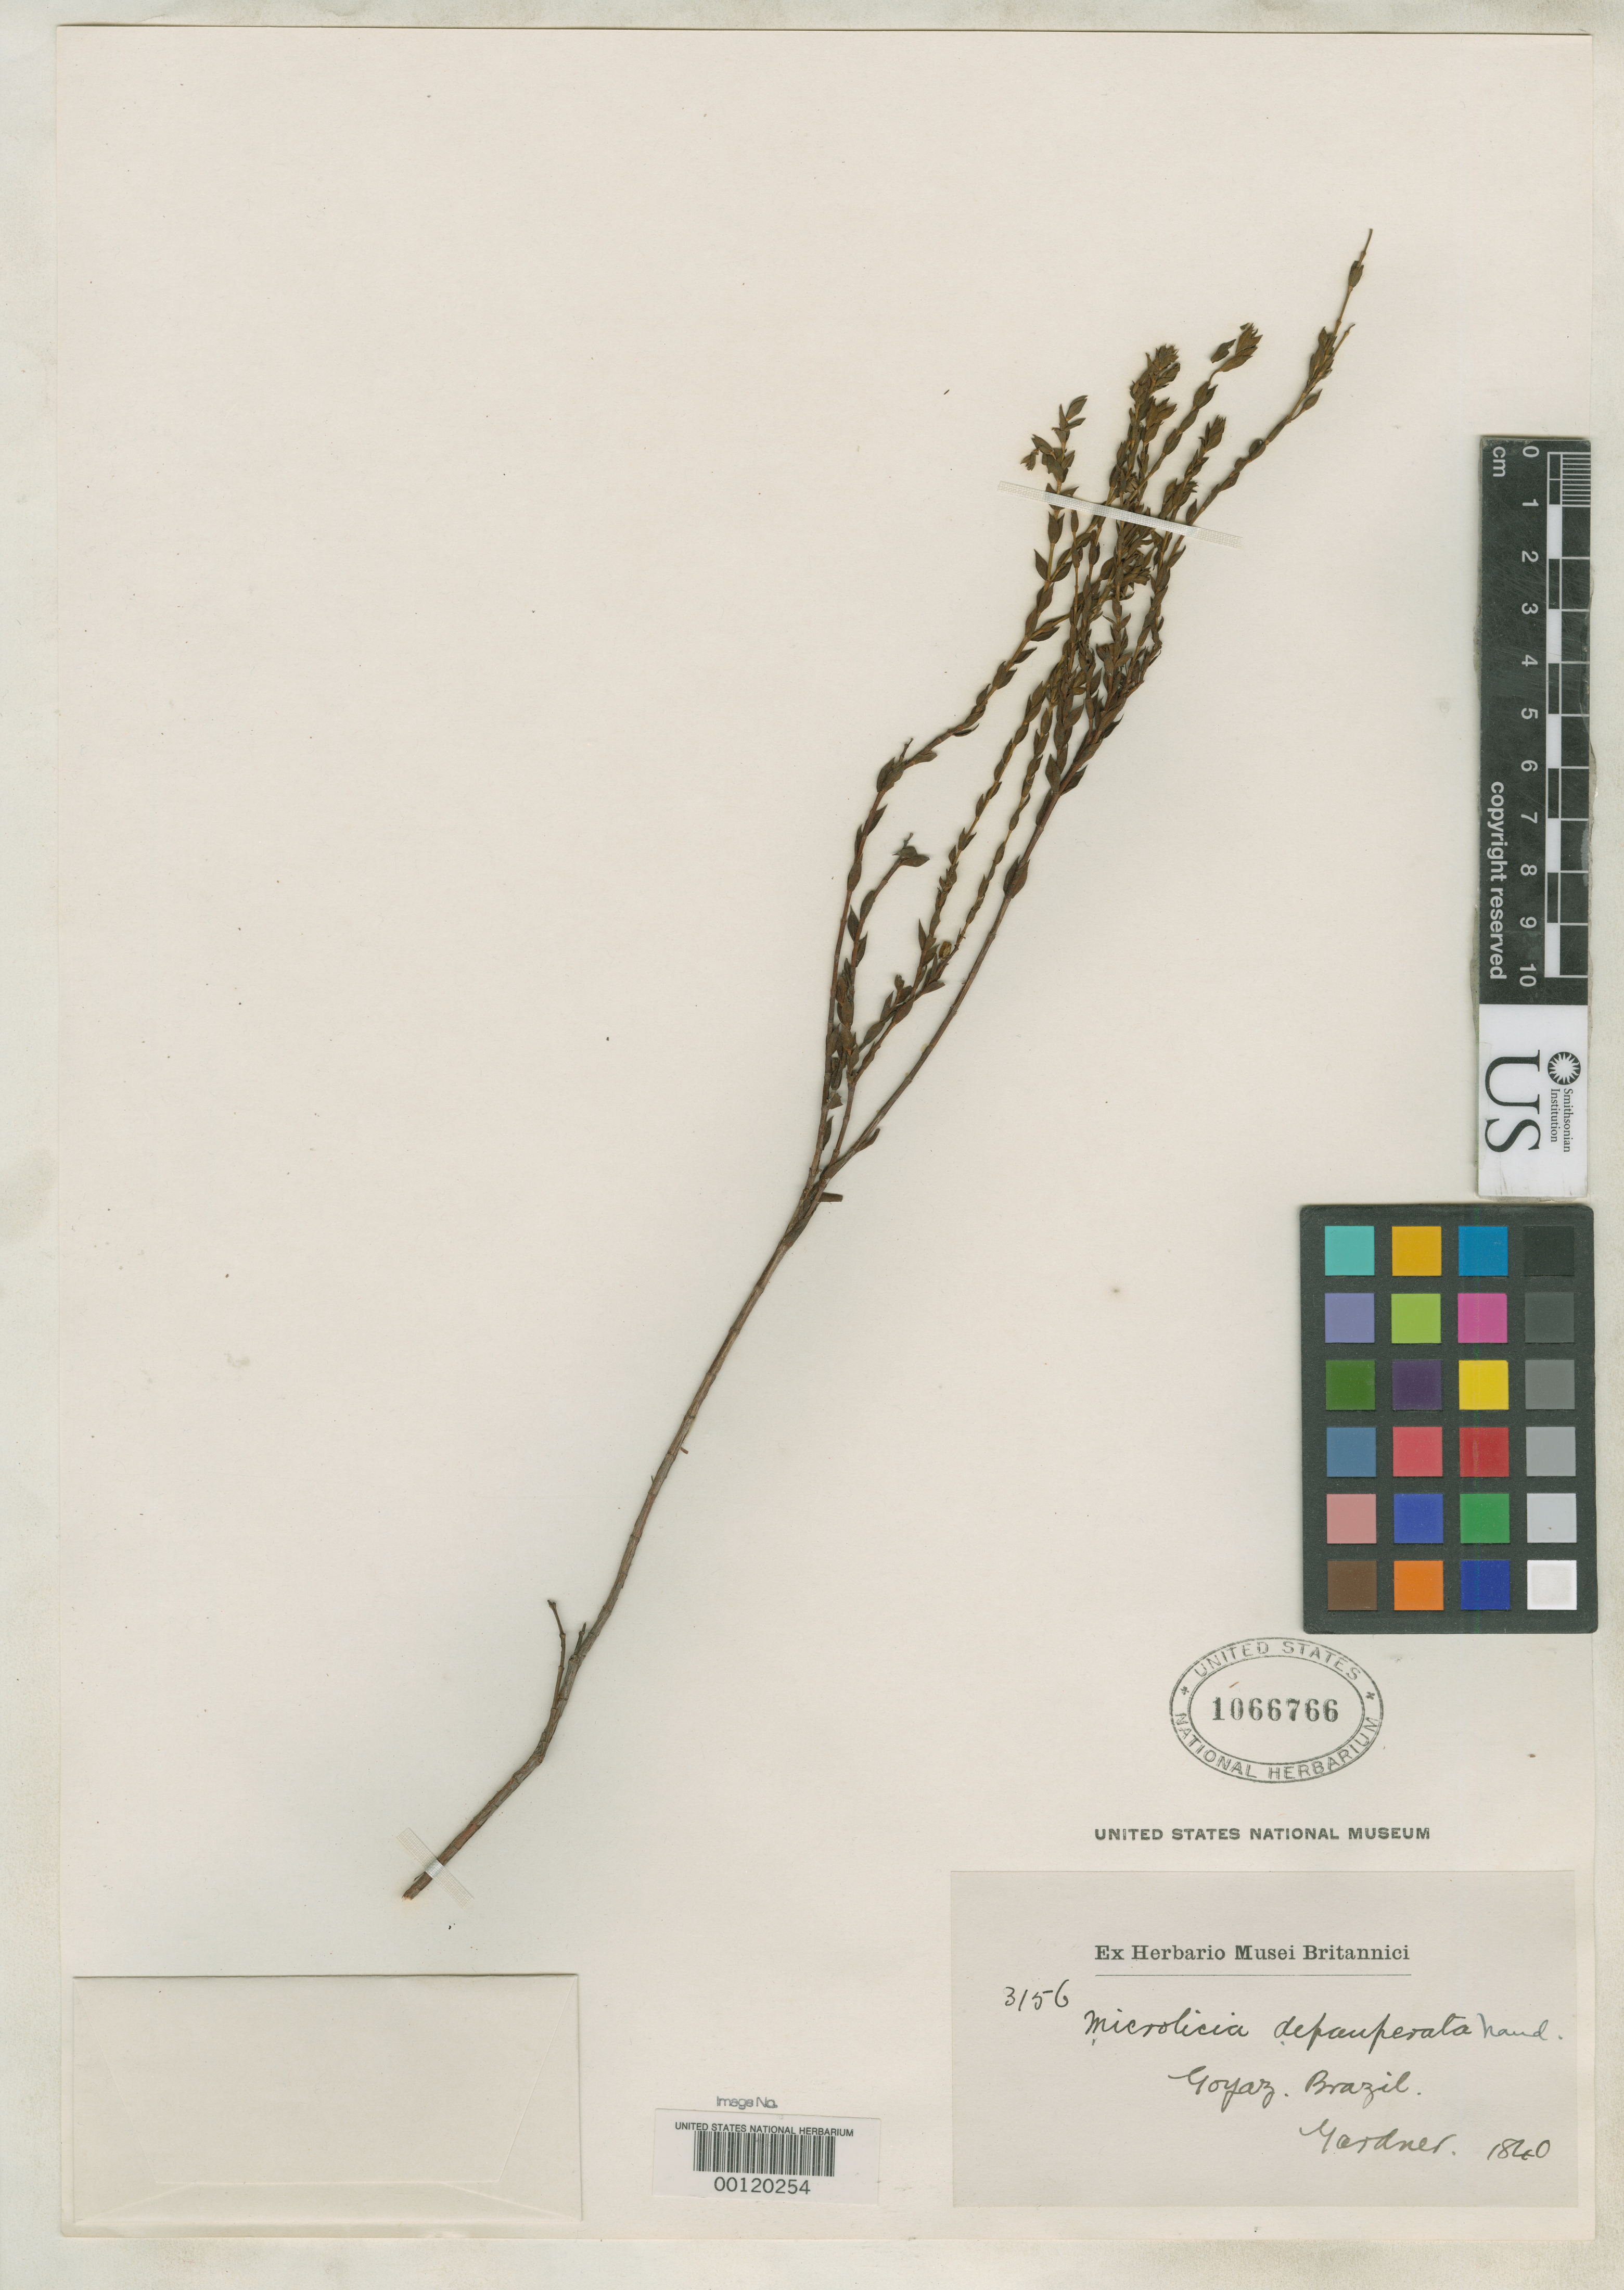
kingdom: Plantae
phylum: Tracheophyta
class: Magnoliopsida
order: Myrtales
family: Melastomataceae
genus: Microlicia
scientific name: Microlicia depauperata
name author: Naudin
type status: Type Collection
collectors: G. Gardner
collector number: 3156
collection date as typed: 1840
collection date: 1840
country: Brazil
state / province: Goiás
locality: Inter Porto Imperial et Lunie, ad flum Tocantins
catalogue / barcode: US 1066766